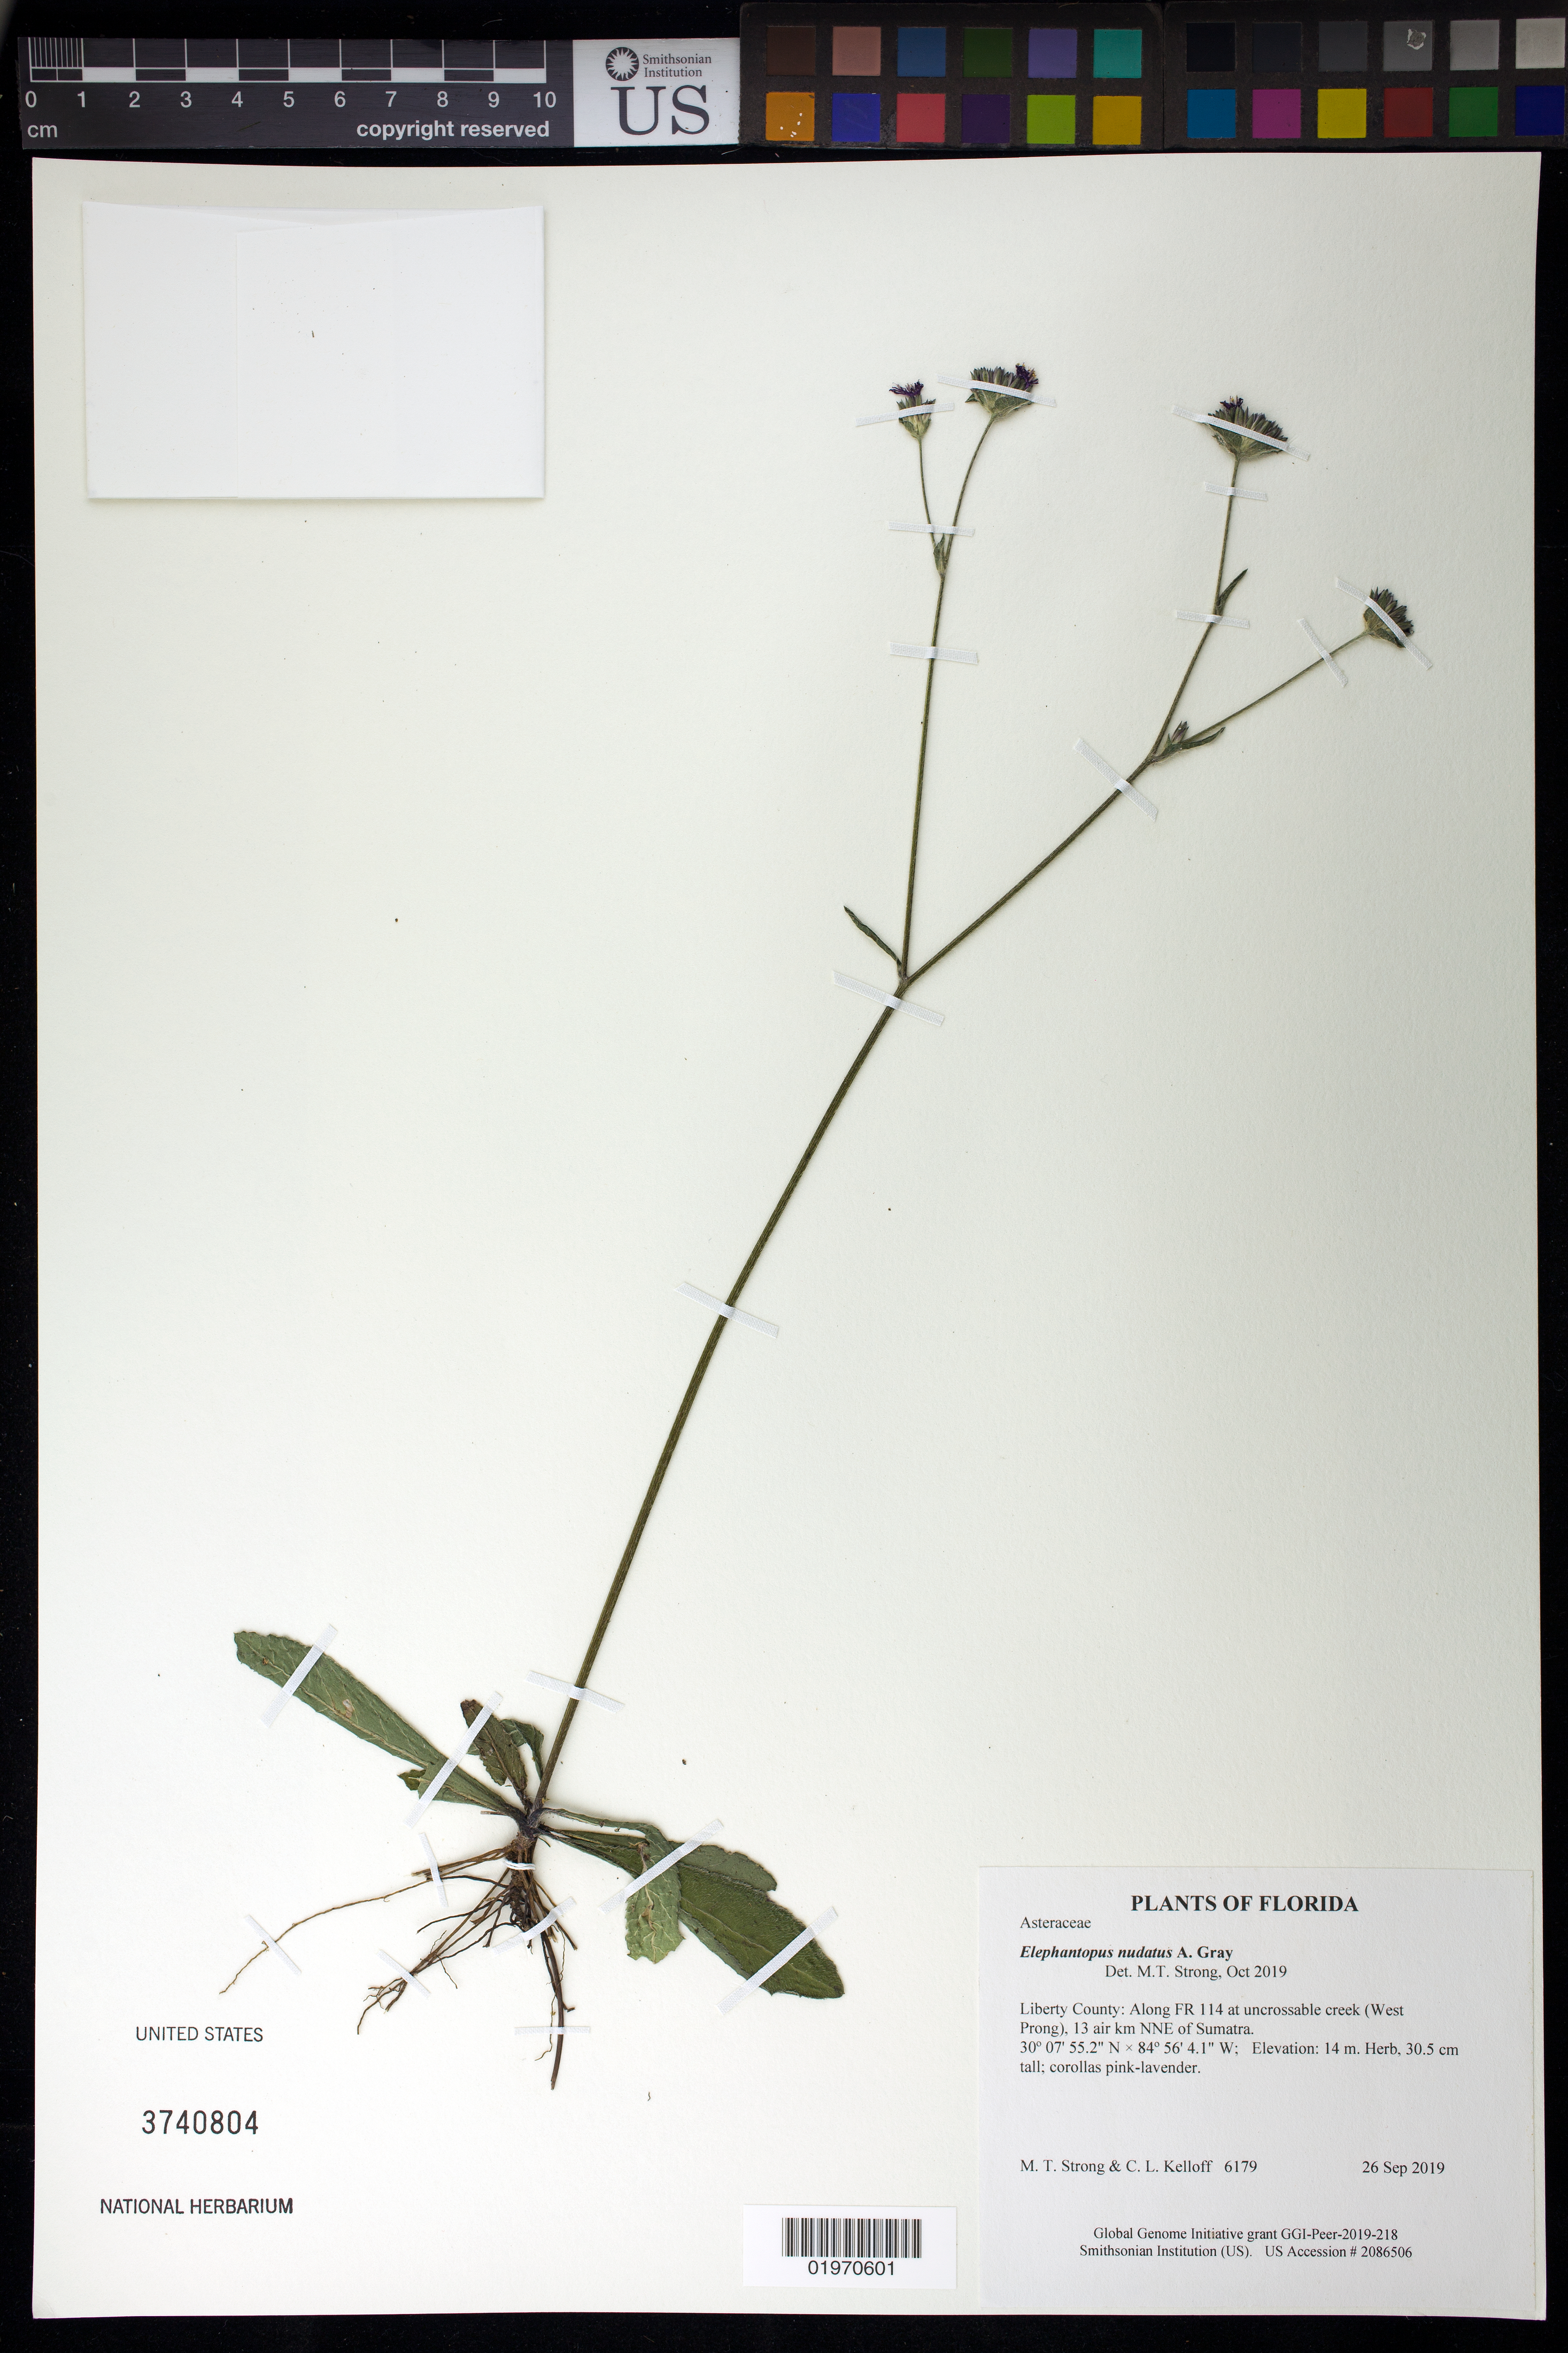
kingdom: Plantae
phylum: Tracheophyta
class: Magnoliopsida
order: Asterales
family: Asteraceae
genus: Elephantopus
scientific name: Elephantopus nudatus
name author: A. Gray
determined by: Strong, Mark T., (BOT), Smithsonian Institution - National Museum of Natural History (UNITED STATES)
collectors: M. T. Strong & C. L. Kelloff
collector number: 6179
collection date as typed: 26 Sep 2019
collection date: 2019-09-26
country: United States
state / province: Florida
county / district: Liberty County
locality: Along FR 114 at uncrossable creek (West Prong), 13 air km NNE of Sumatra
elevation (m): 14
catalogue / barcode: US 3740804